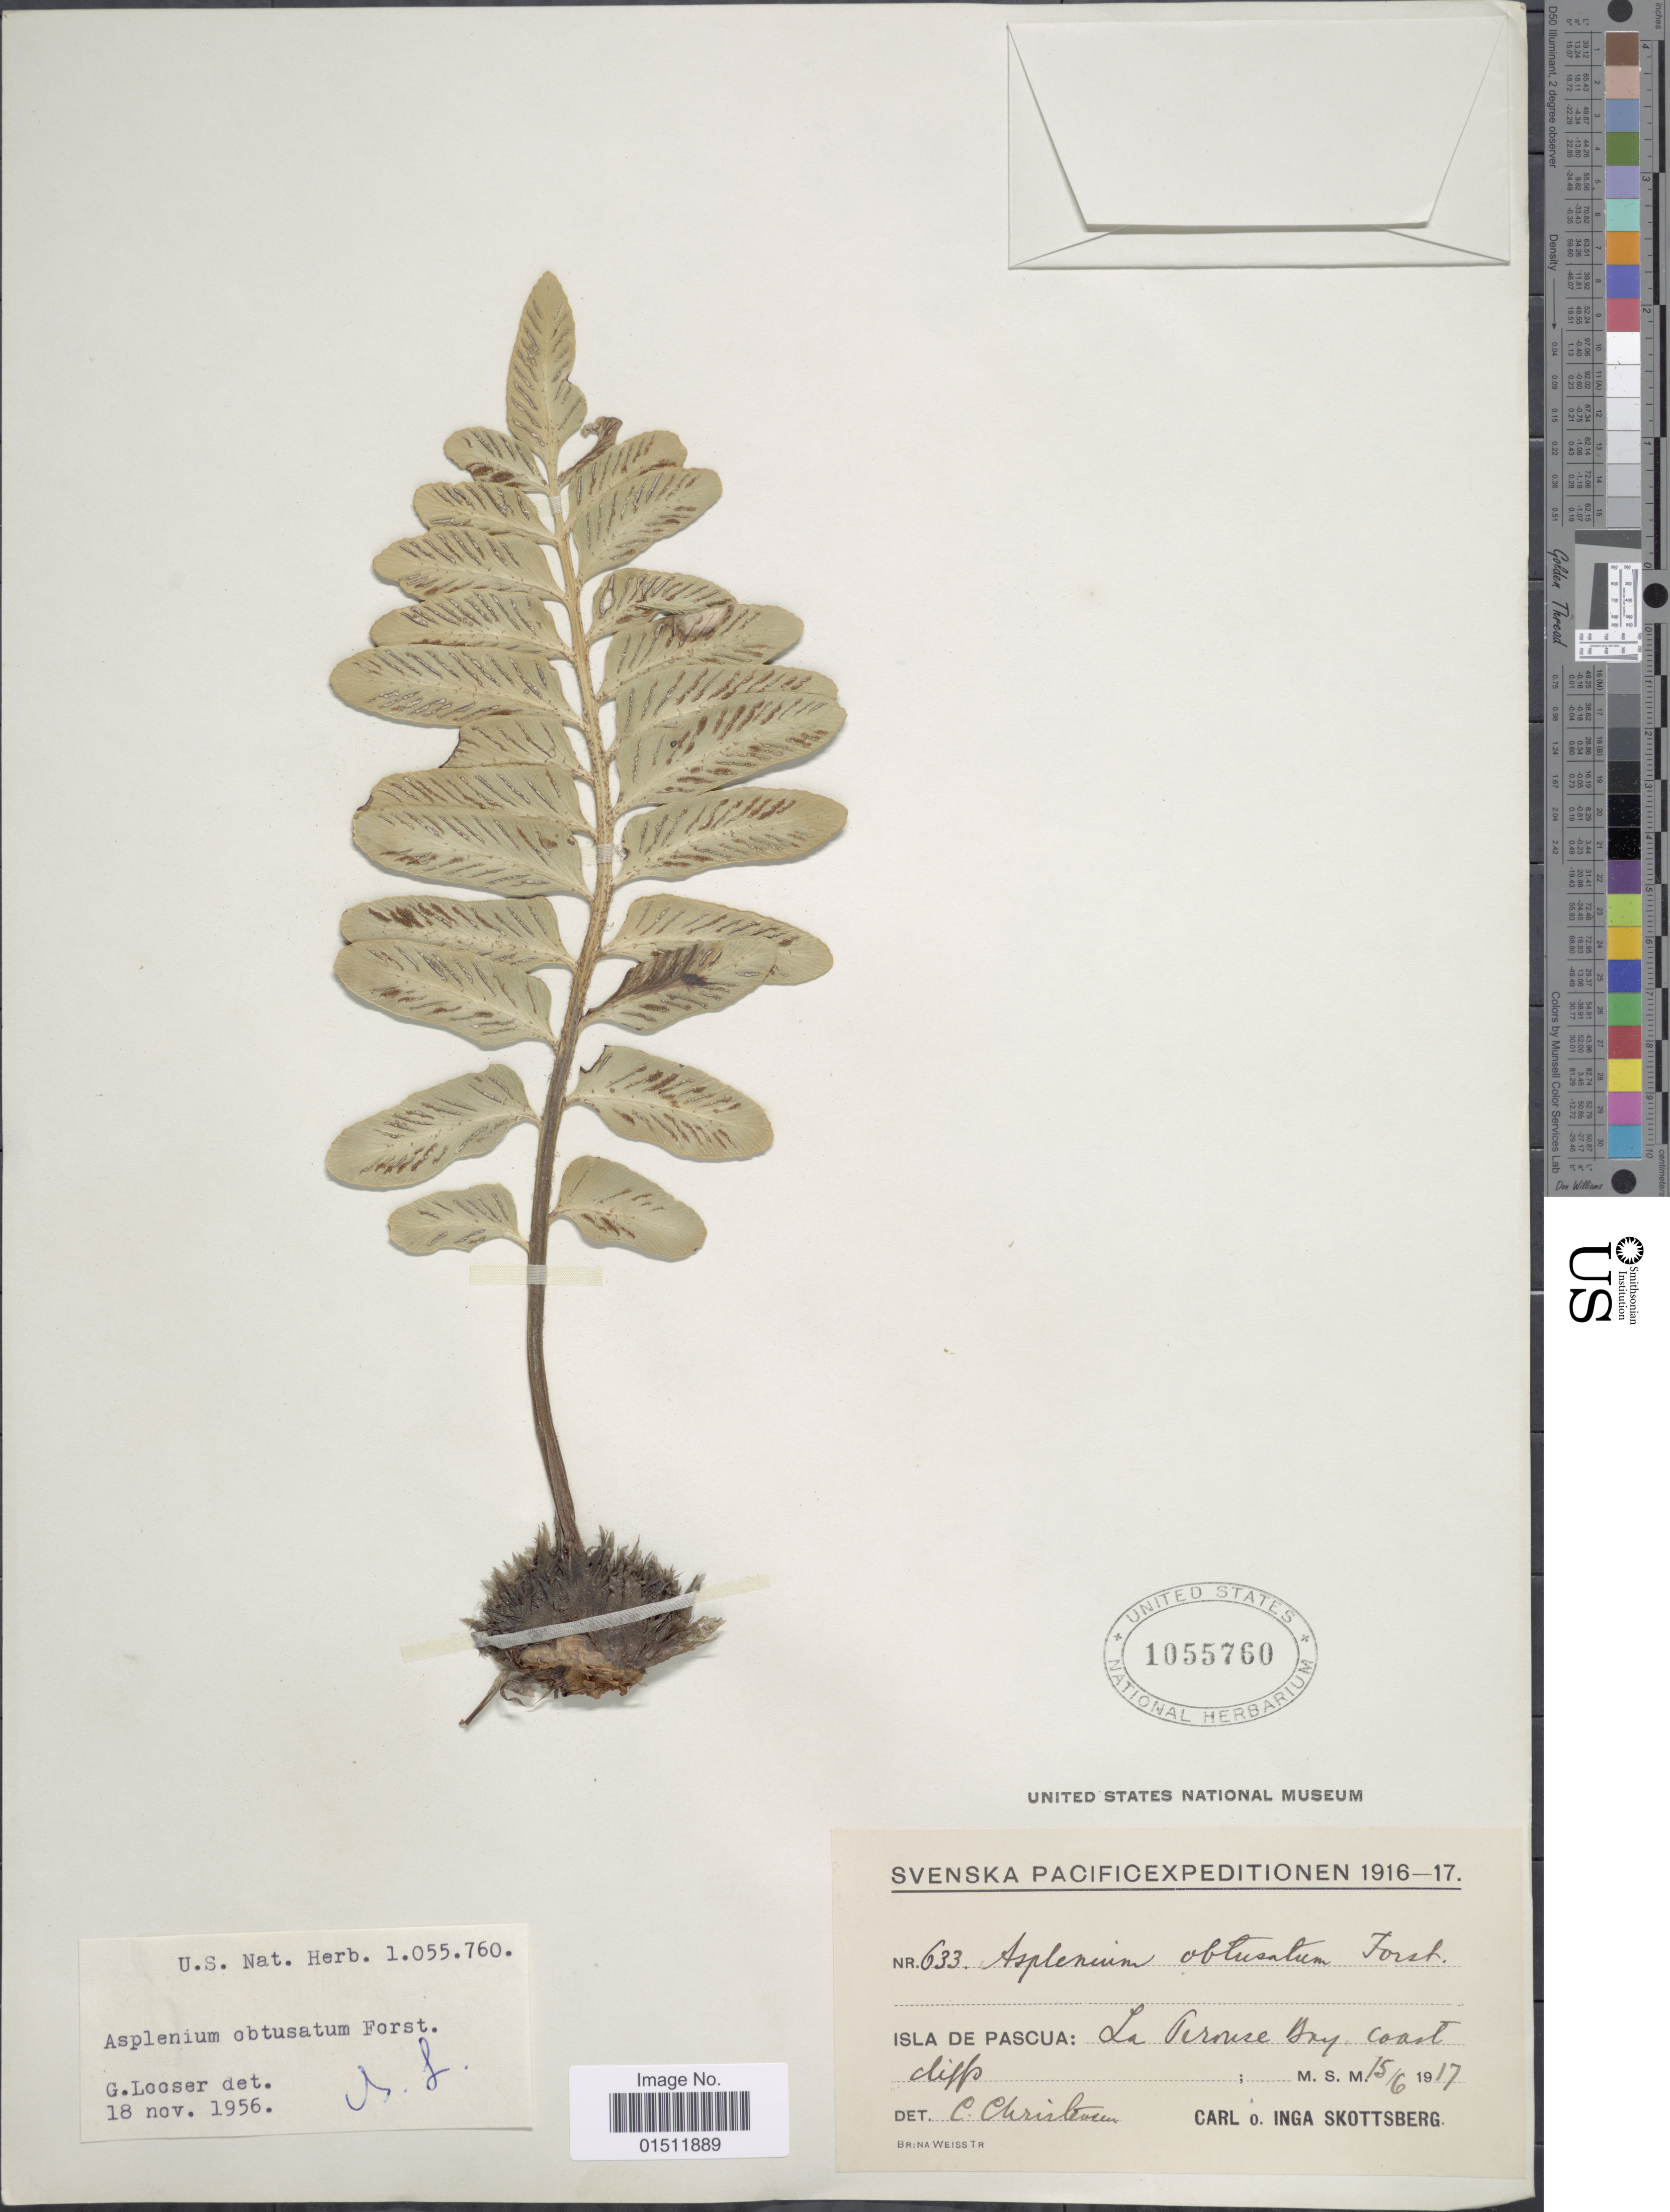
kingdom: Plantae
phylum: Tracheophyta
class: Polypodiopsida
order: Polypodiales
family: Aspleniaceae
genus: Asplenium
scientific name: Asplenium obtusatum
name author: G. Forst.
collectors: C. Skottsberg & I. Skottsberg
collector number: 633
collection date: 1917-06-15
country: Chile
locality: Isla De pascua: La Pérouse Bay coast cliffs.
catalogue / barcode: US 1055760